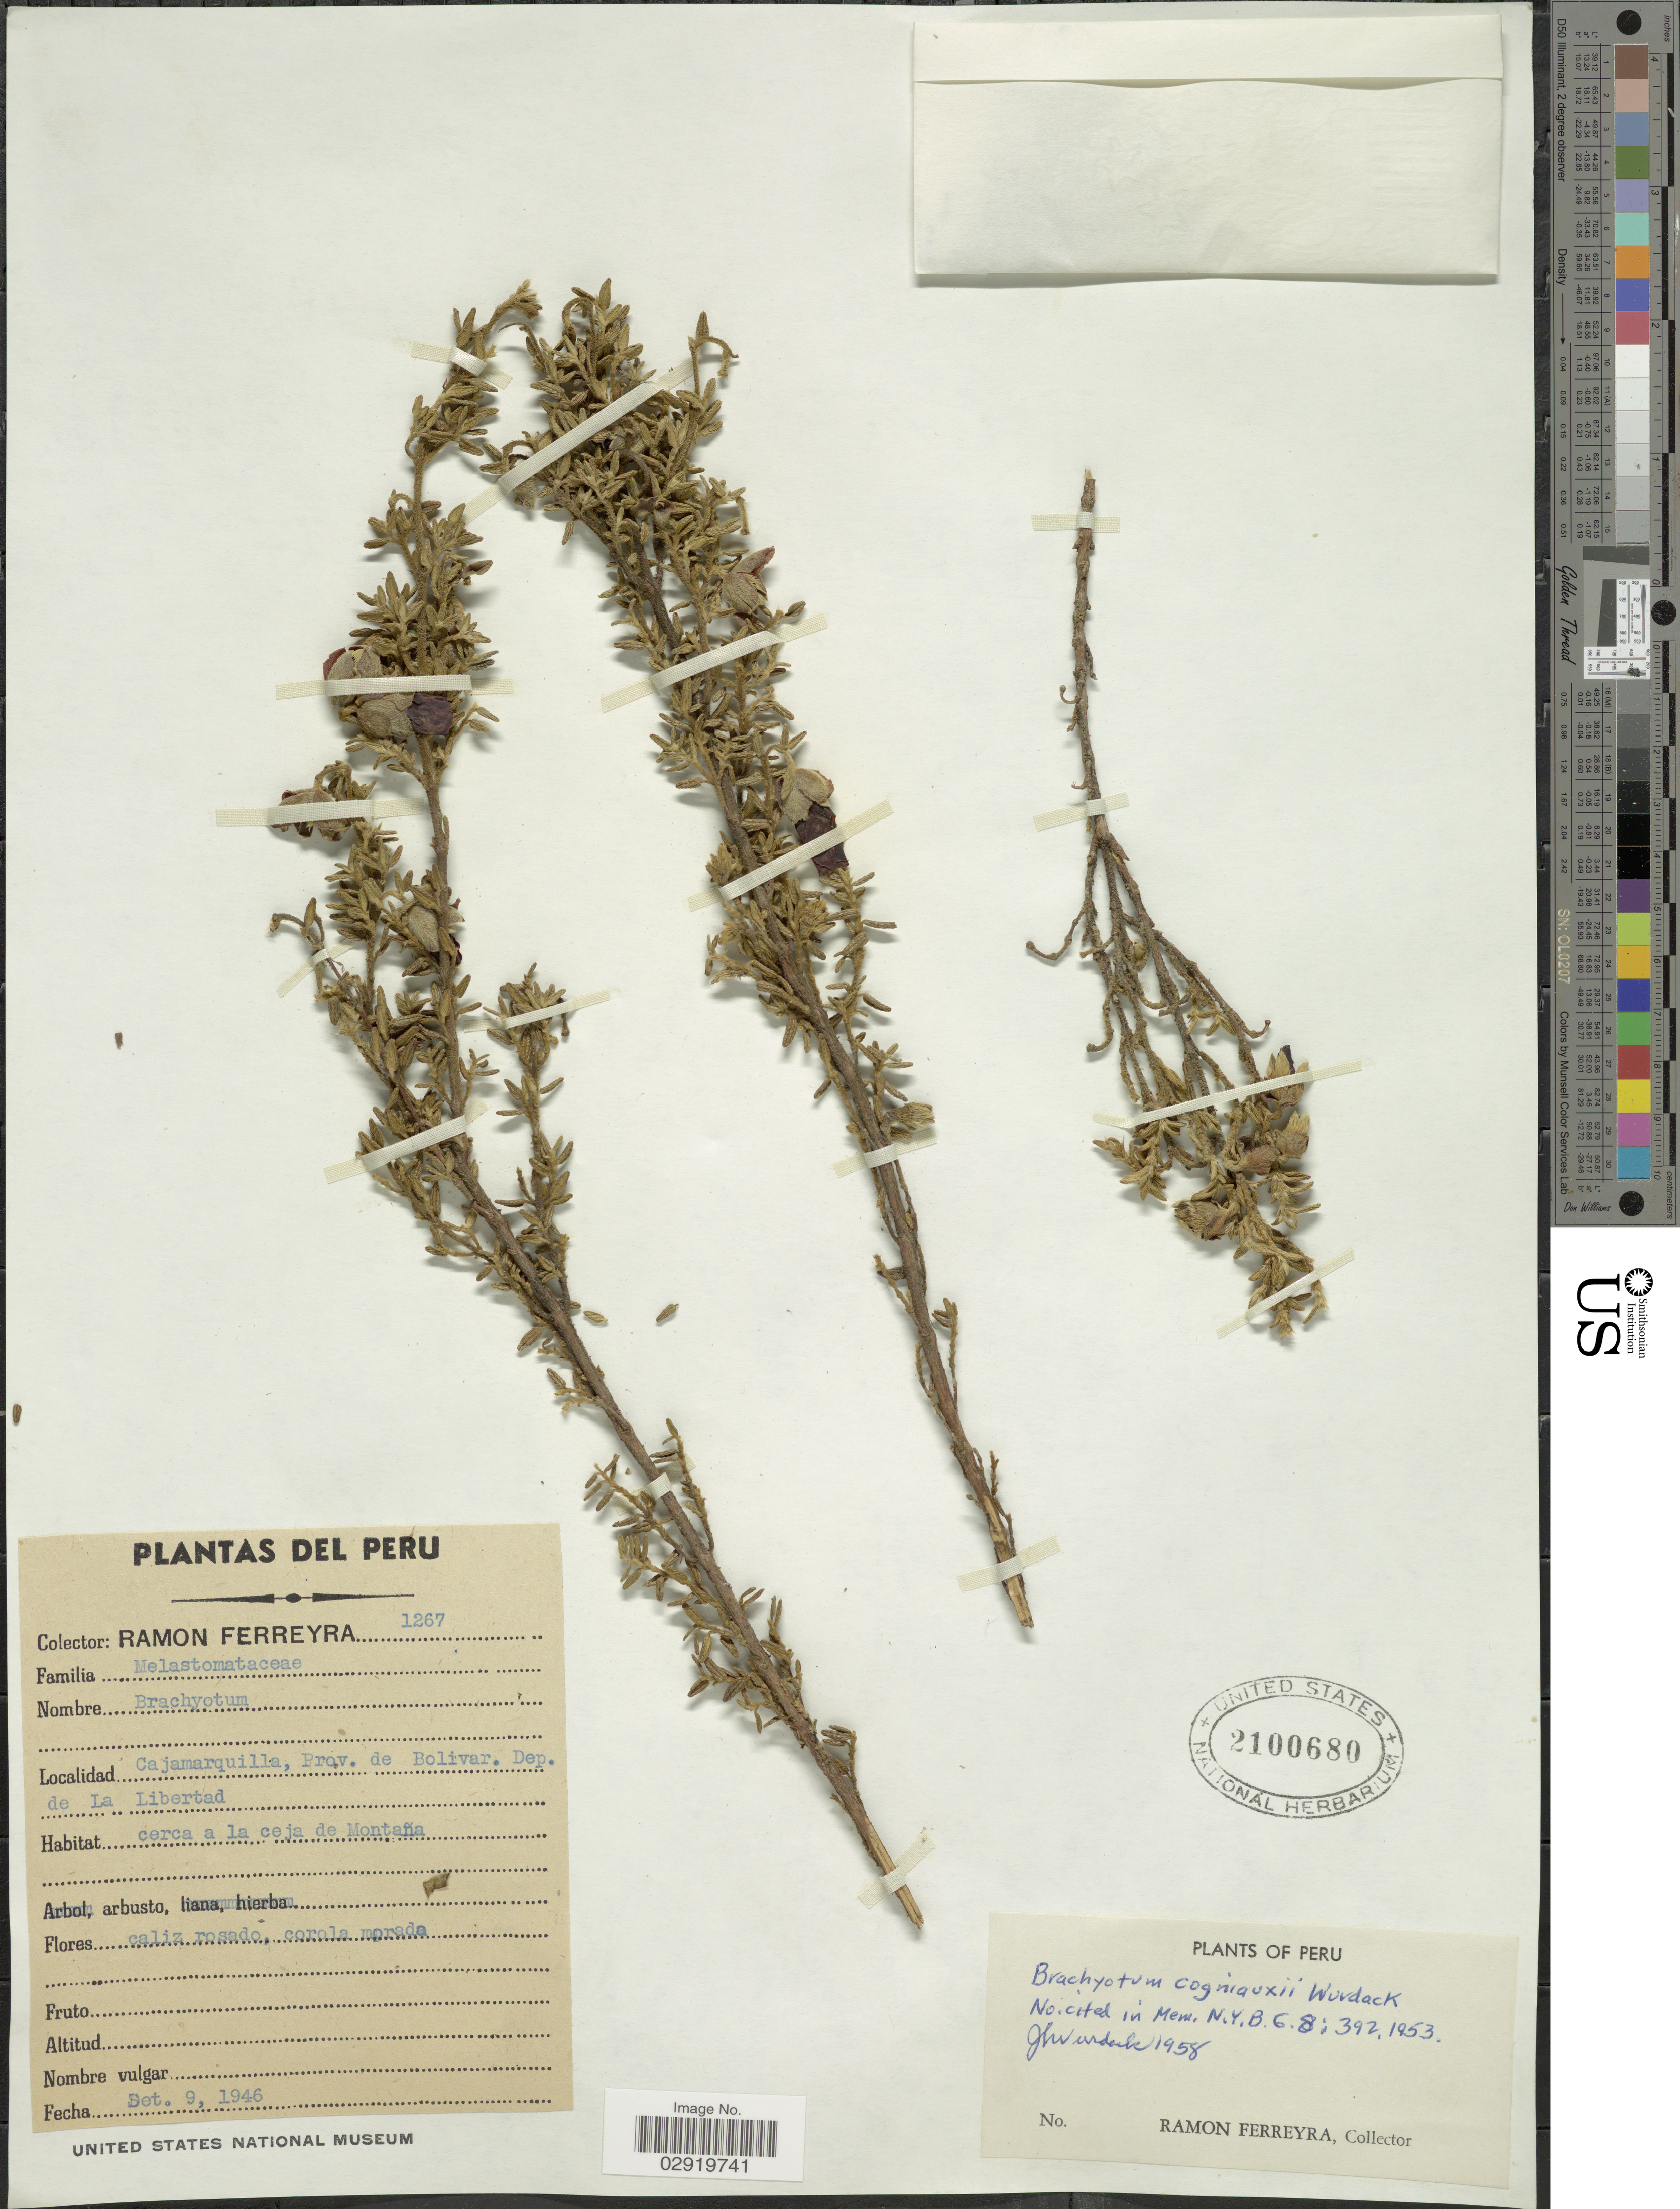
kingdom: Plantae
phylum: Tracheophyta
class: Magnoliopsida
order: Myrtales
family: Melastomataceae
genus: Brachyotum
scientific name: Brachyotum cogniauxii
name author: Wurdack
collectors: R. A. Ferreyra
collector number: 1267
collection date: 1946-09-09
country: Peru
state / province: La Libertad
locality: Cajamarquilla, Prov. de Bolivar. Dep. de La Libertad. Cerca a la ceja de Montaña.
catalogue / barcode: US 2100680